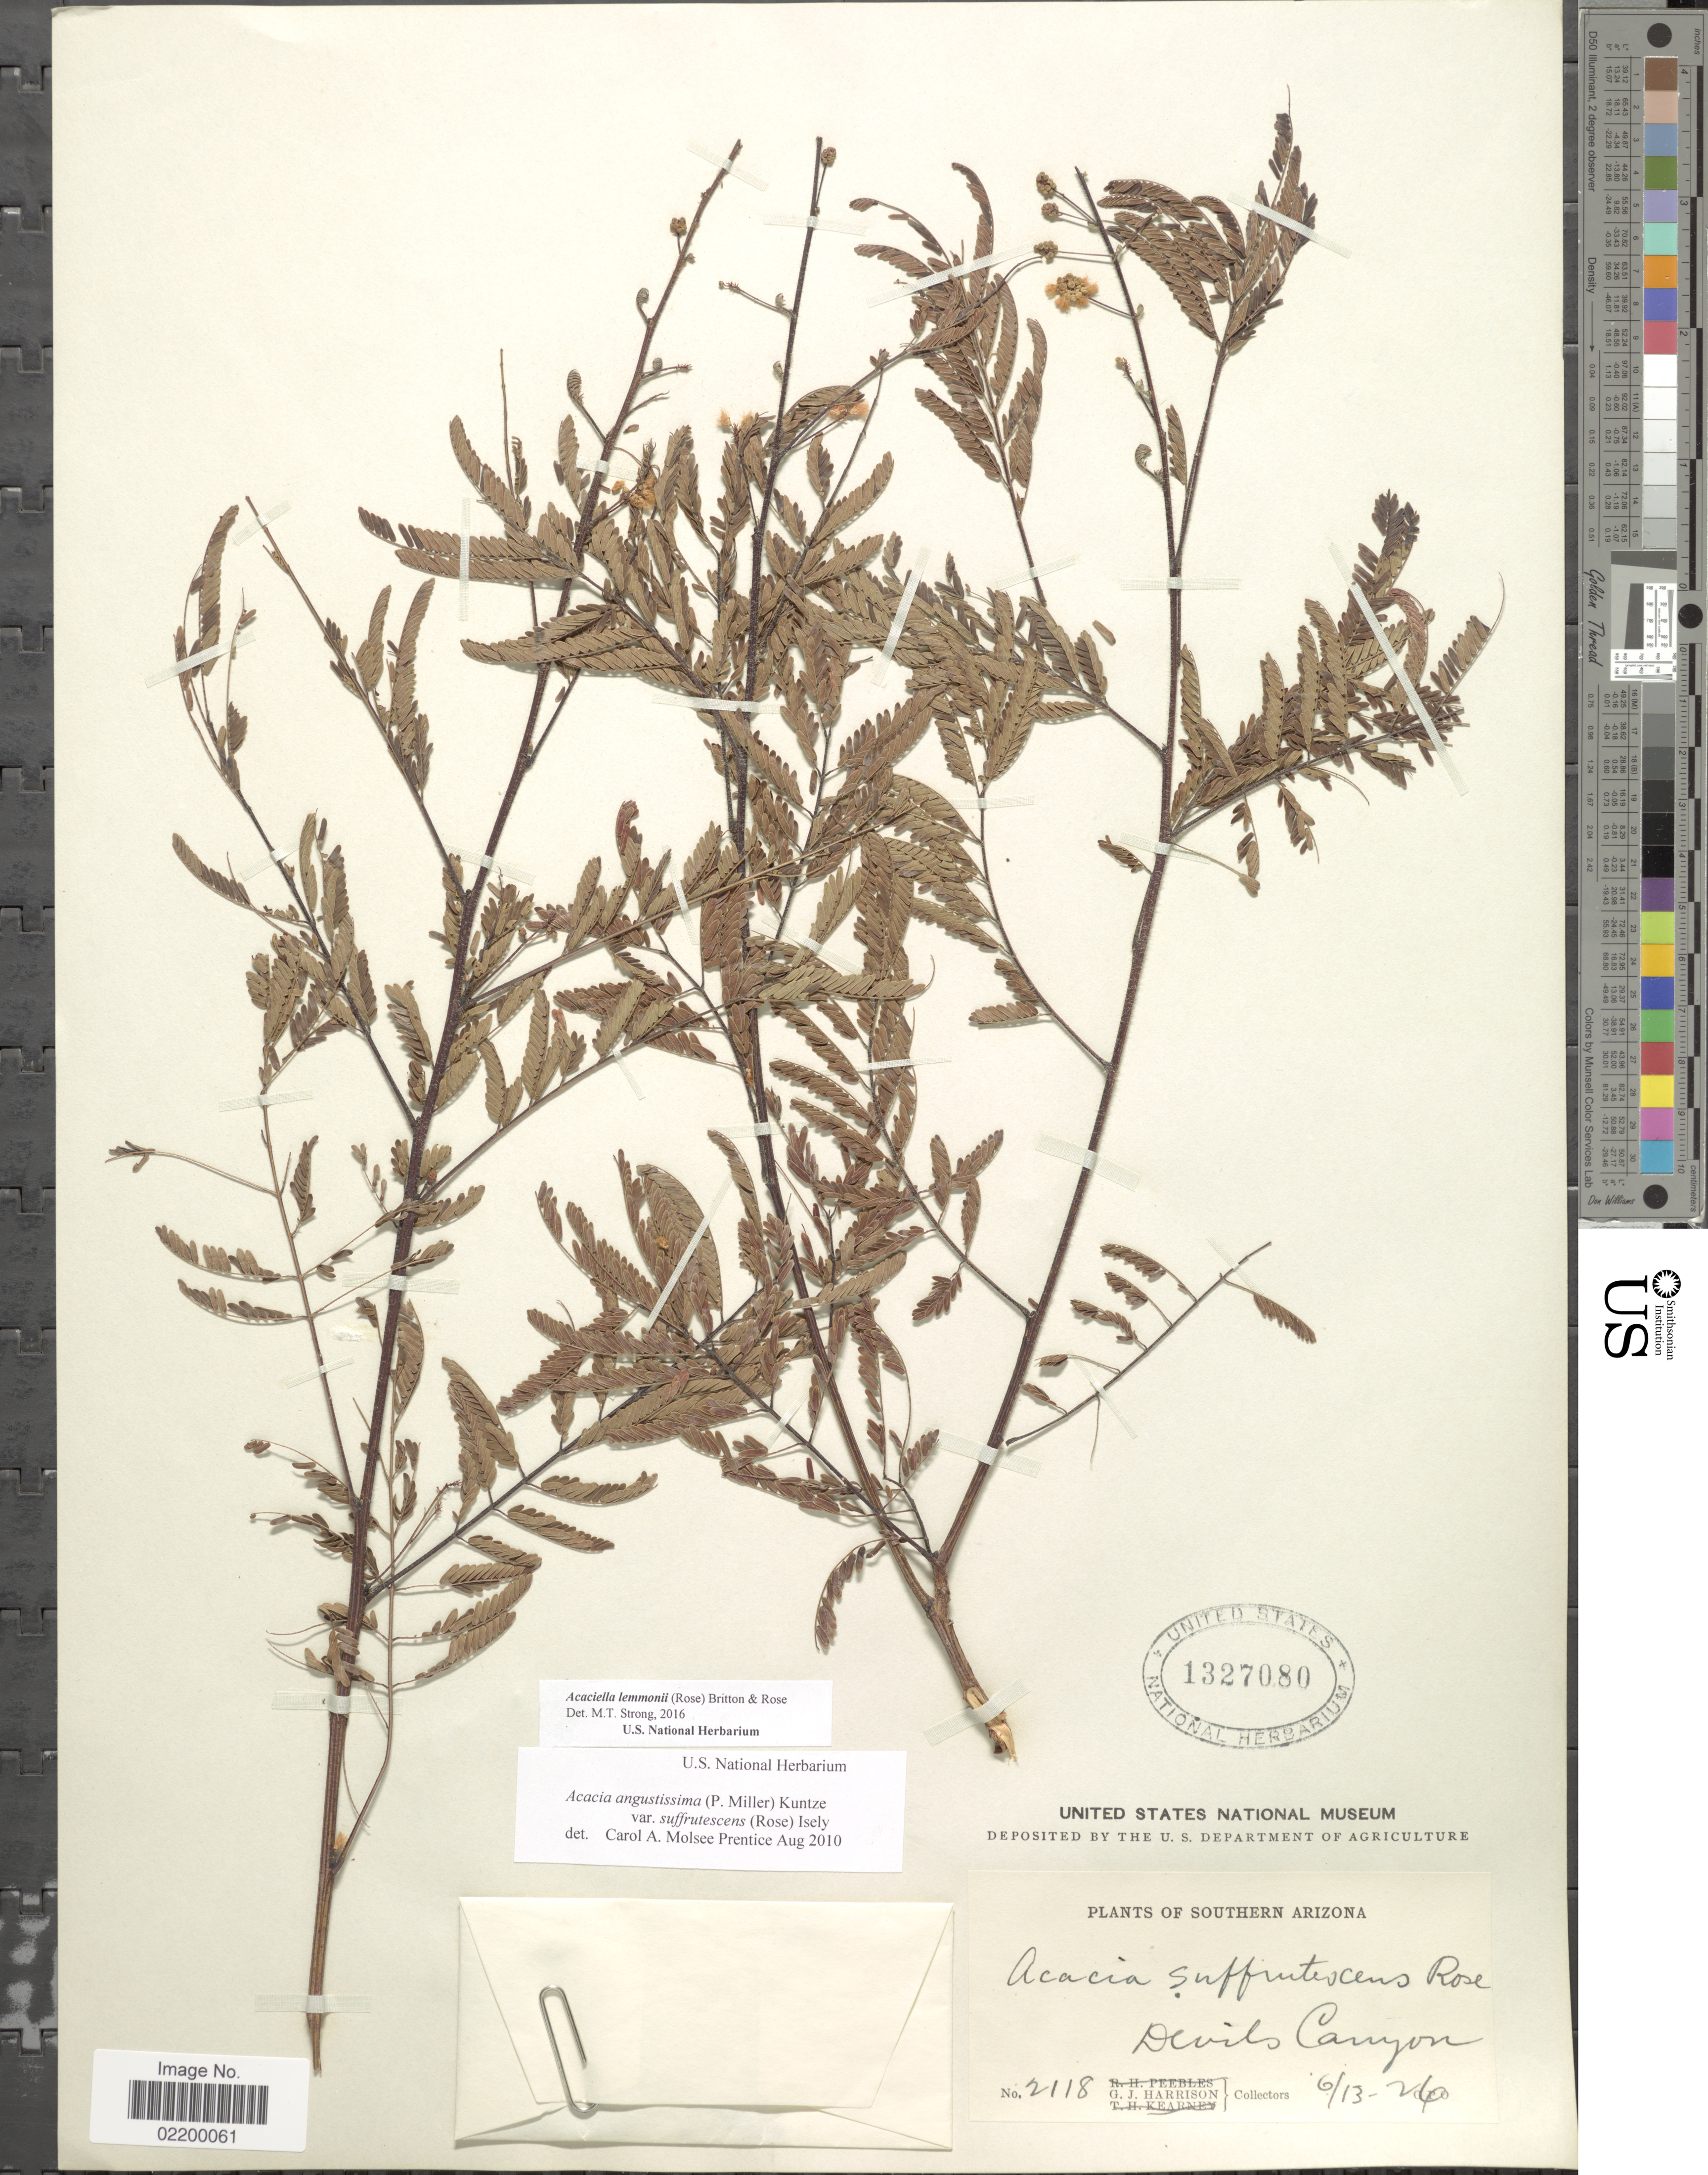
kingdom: Plantae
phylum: Tracheophyta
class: Magnoliopsida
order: Fabales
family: Fabaceae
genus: Acaciella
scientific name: Acaciella lemmonii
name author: (Rose) Britton & Rose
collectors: G. J. Harrison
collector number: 2118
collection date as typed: Transcribed d/m/y: 13/6/26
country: United States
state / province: Arizona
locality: Southern Arizona. Devils Canyon.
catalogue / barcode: US 1327080